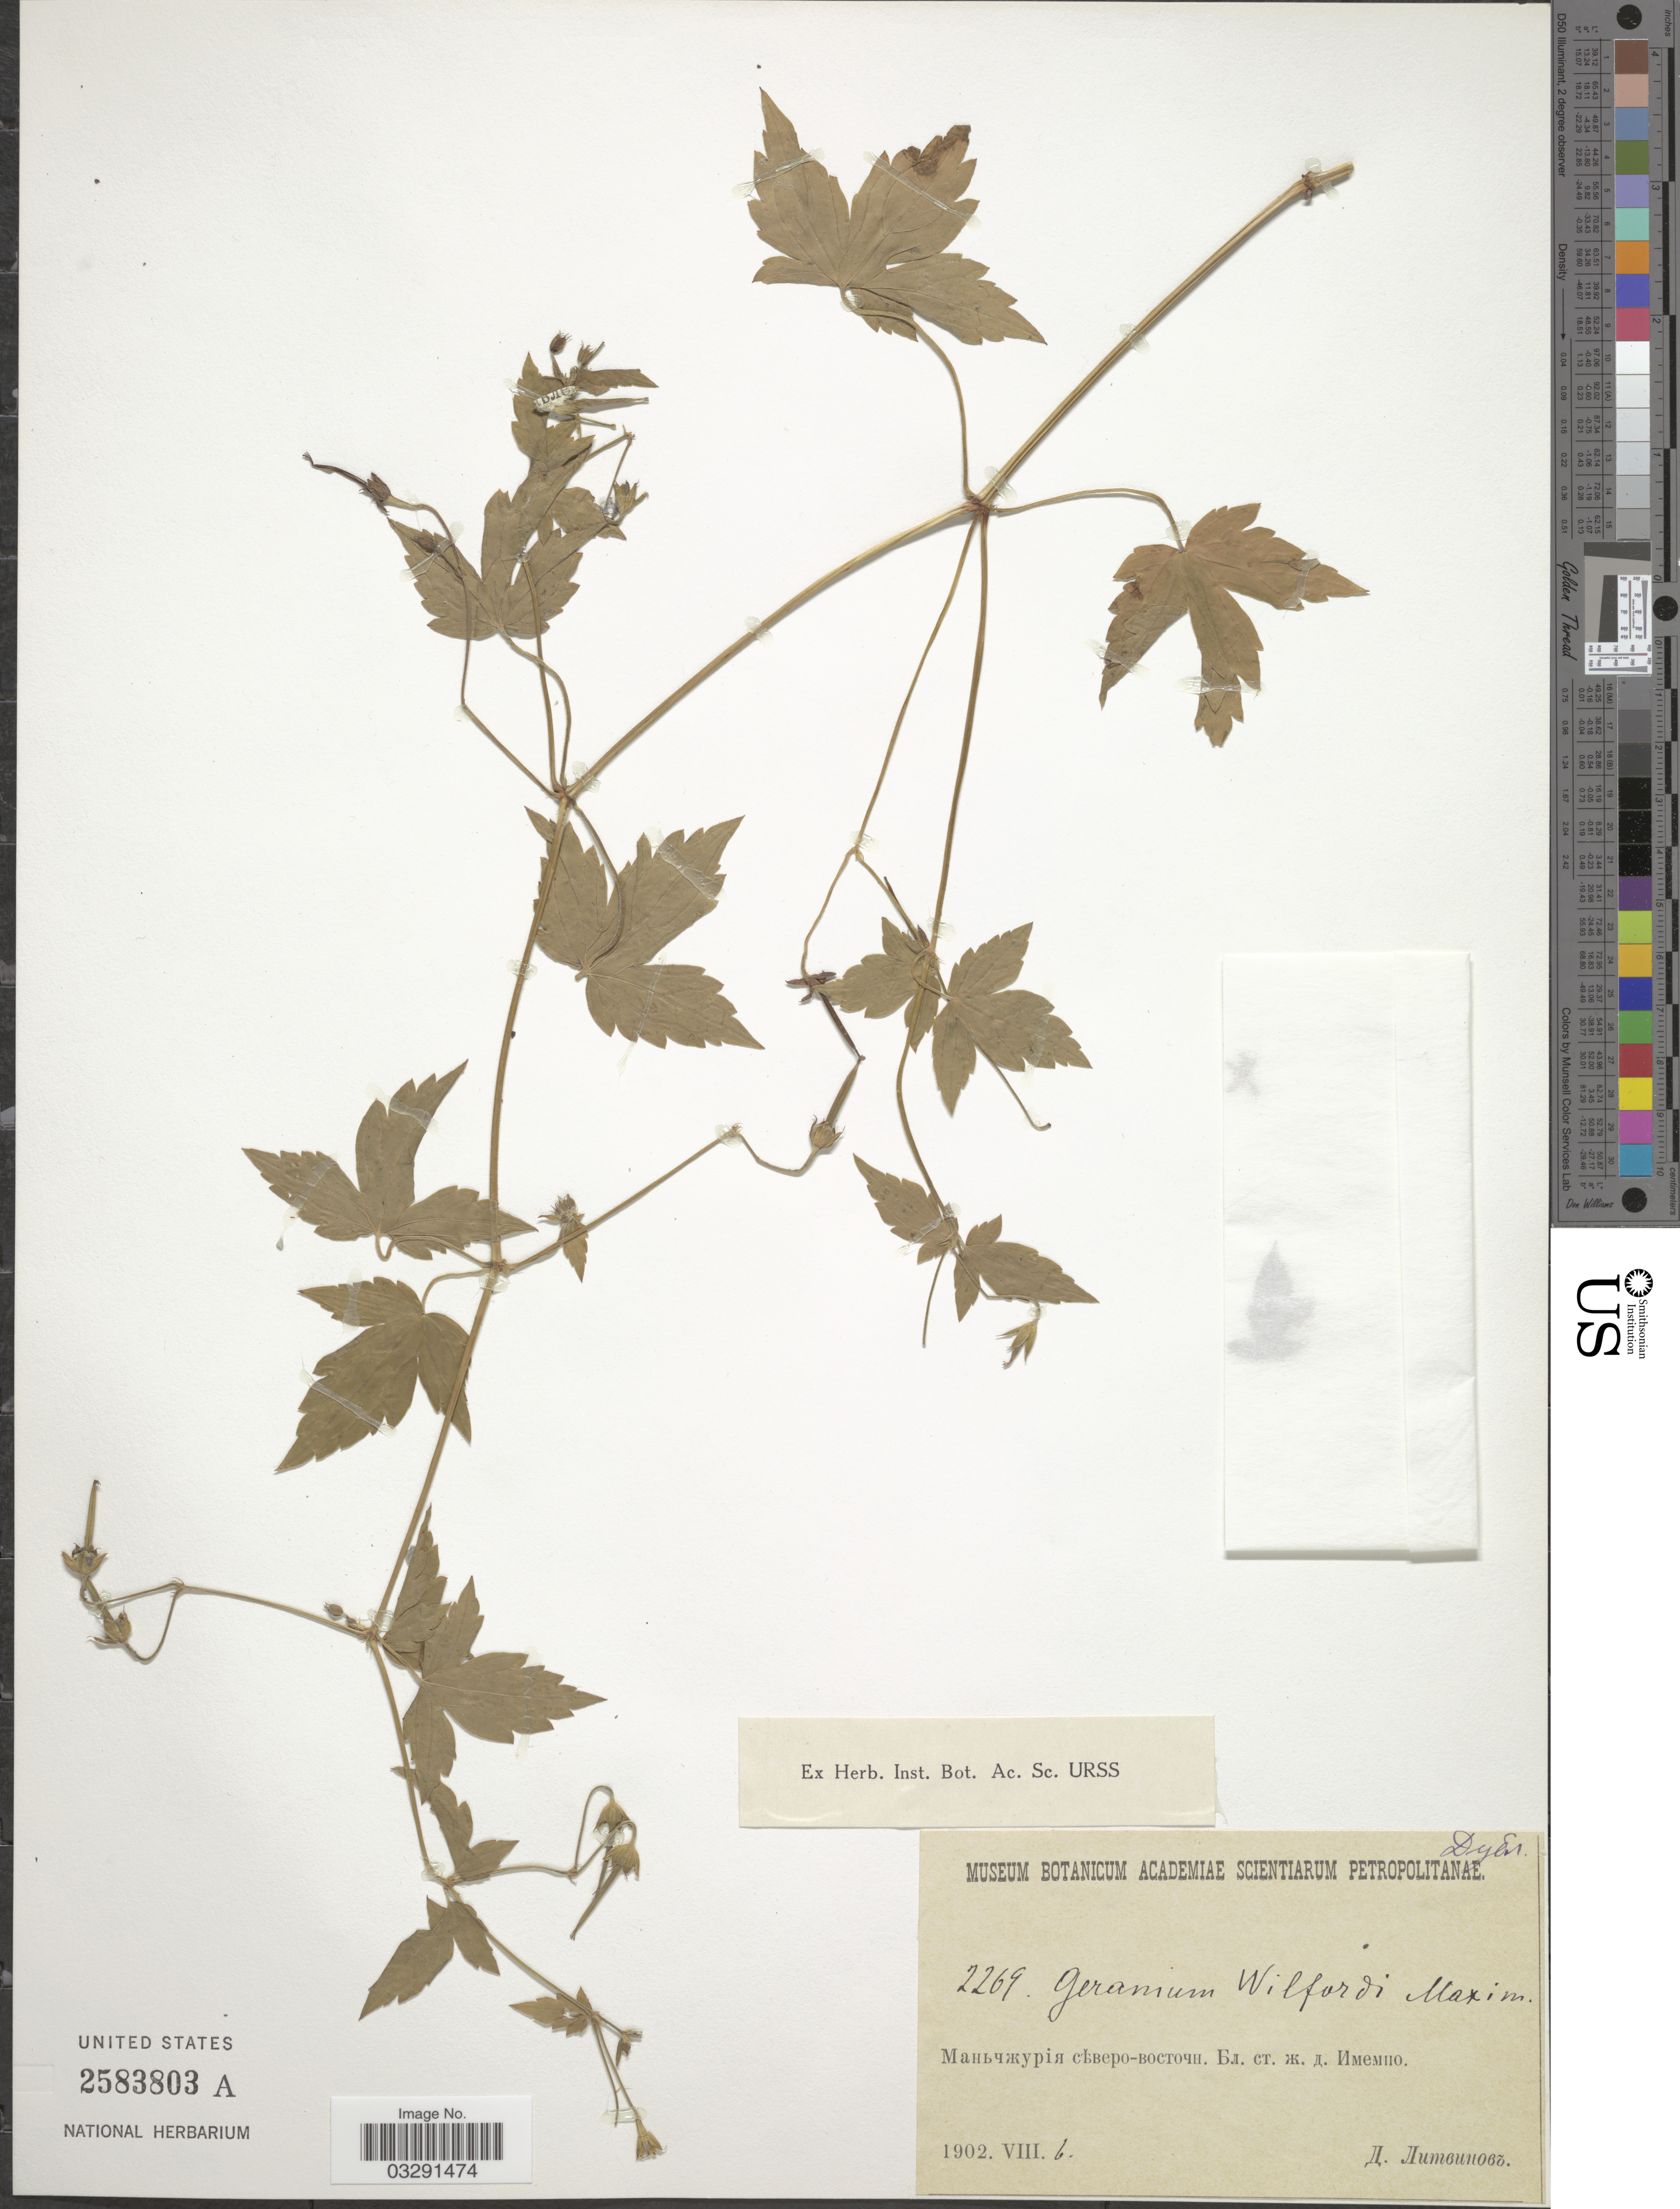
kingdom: Plantae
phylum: Tracheophyta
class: Magnoliopsida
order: Geraniales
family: Geraniaceae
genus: Geranium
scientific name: Geranium wilfordii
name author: Maxim.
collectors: D. Litvinov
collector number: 2269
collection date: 1902-08-06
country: China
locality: NE Manchuria.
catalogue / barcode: US 2583803A